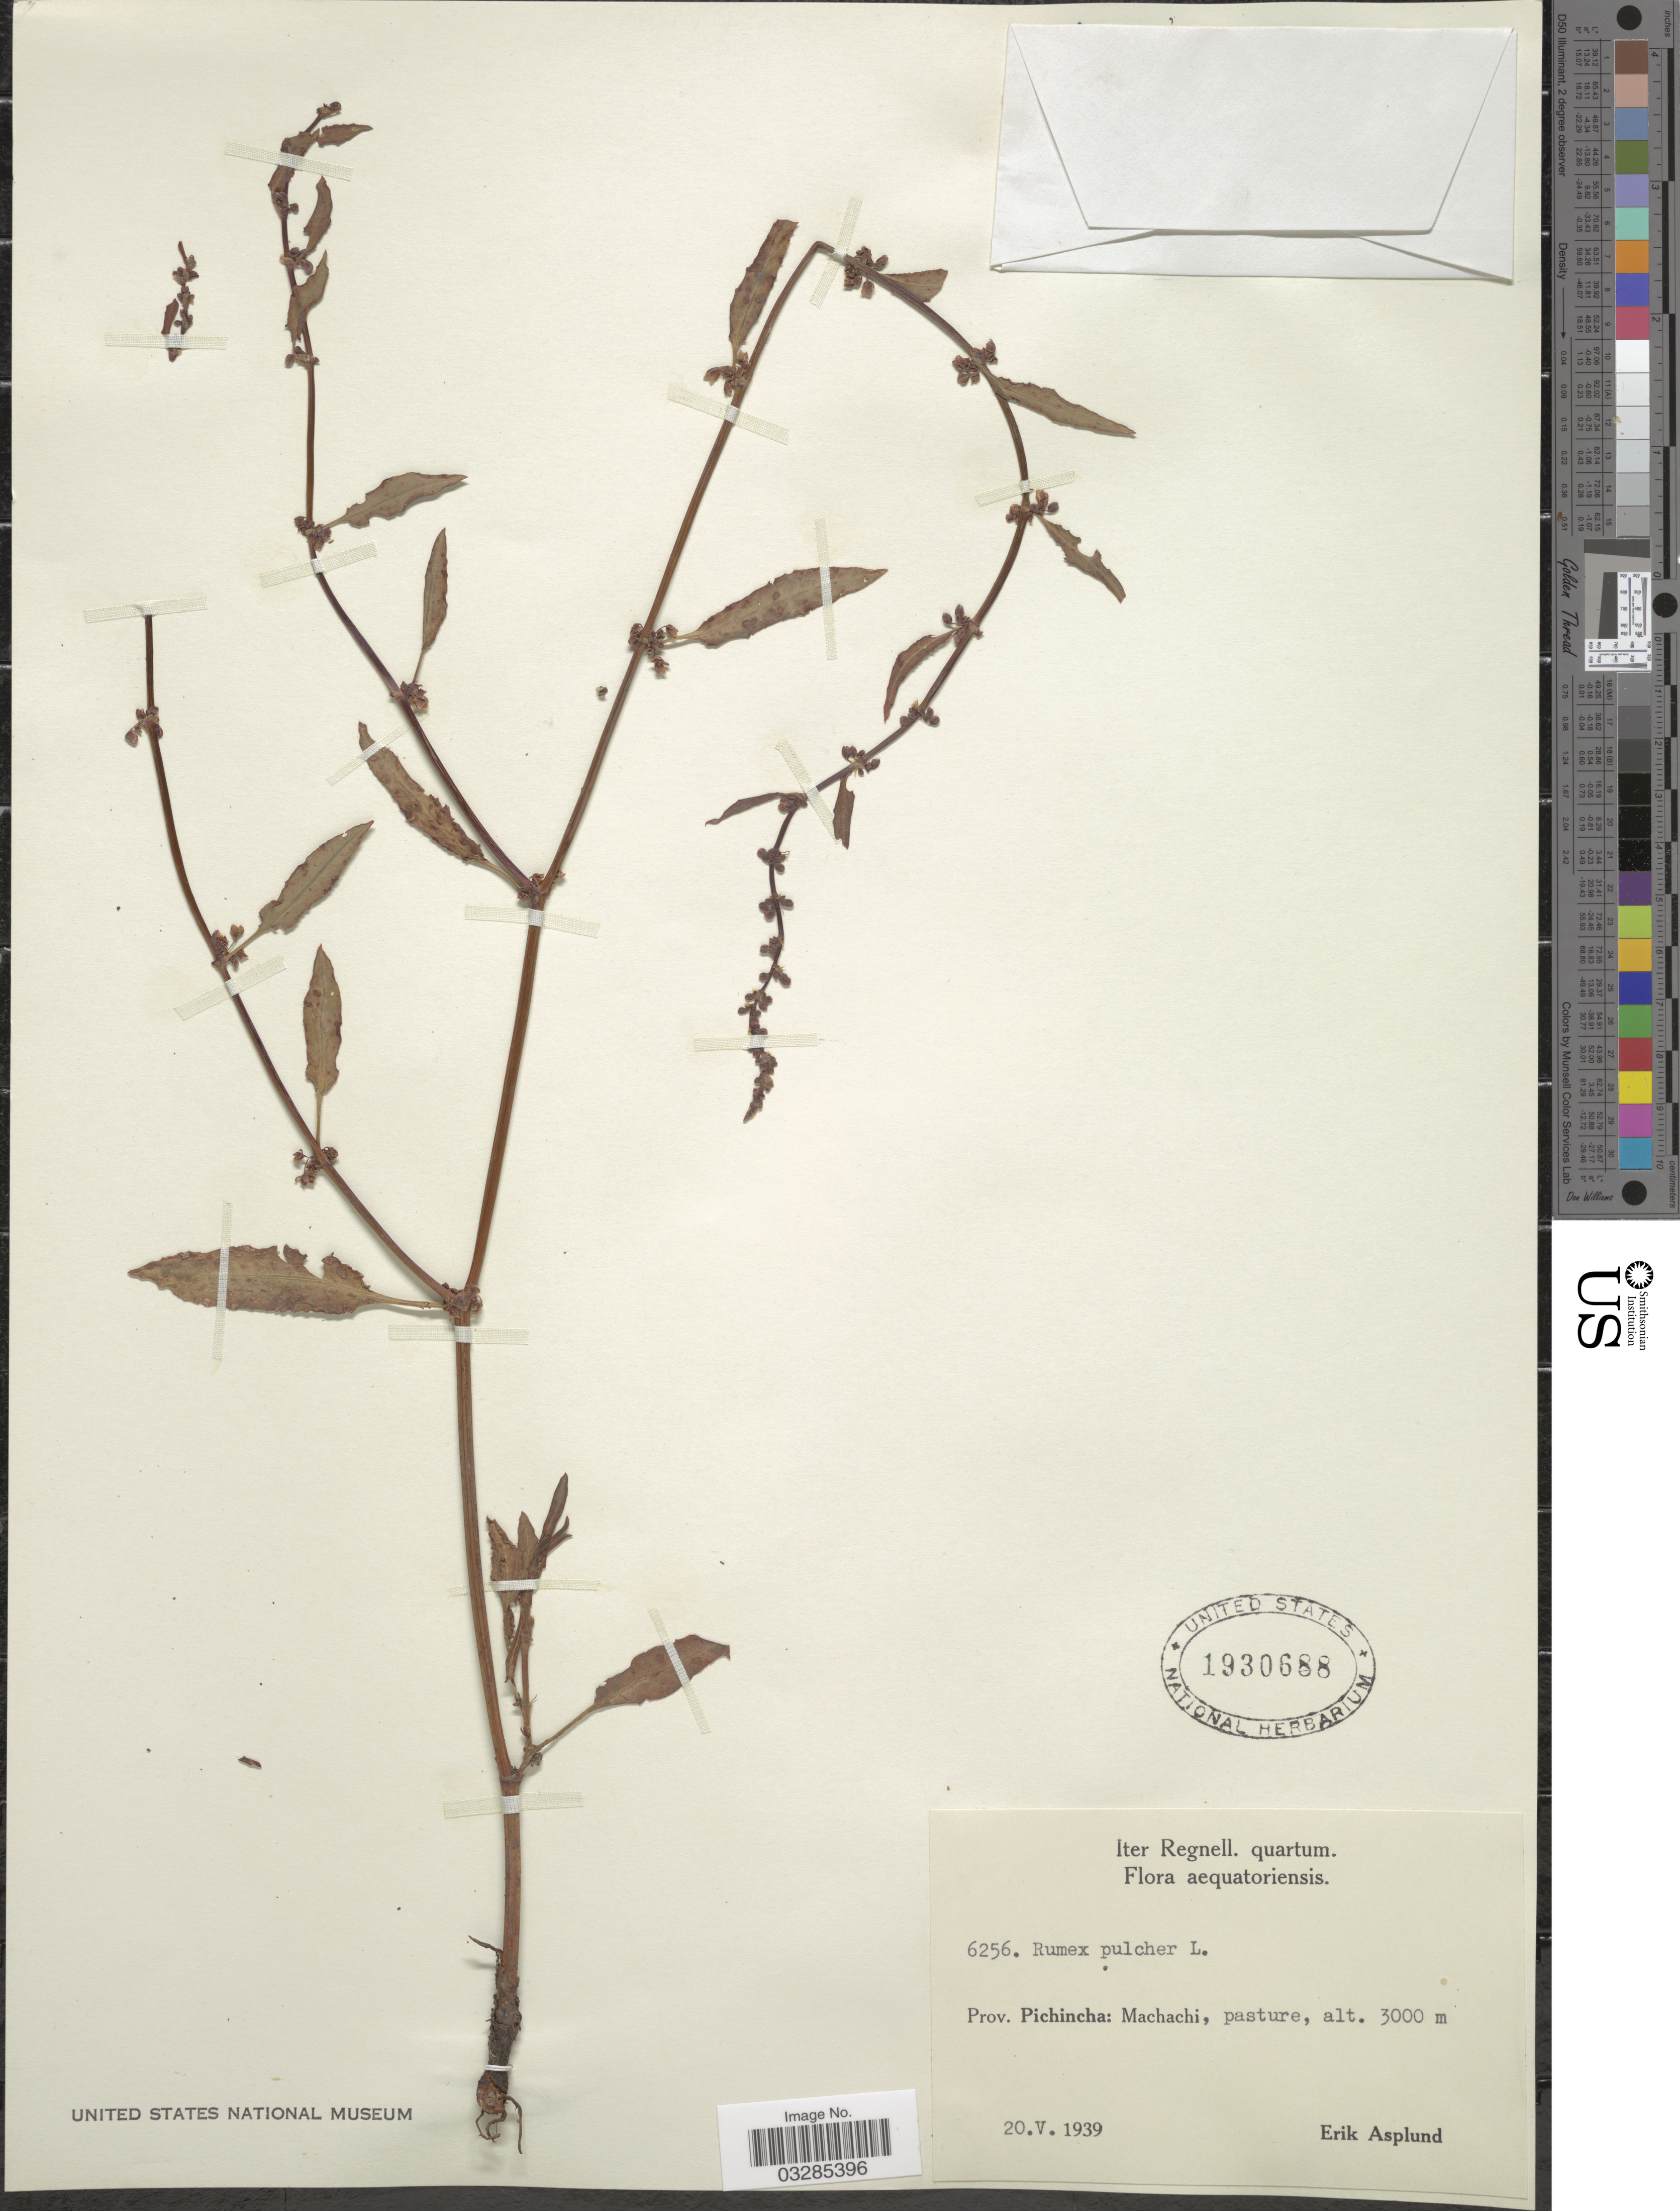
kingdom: Plantae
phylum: Tracheophyta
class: Magnoliopsida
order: Caryophyllales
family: Polygonaceae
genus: Rumex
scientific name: Rumex pulcher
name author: L.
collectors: E. Asplund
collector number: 6256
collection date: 1939-05-20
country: Ecuador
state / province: Pichincha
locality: Aequatoriensis. Machachi.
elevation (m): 3000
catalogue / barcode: US 1930688